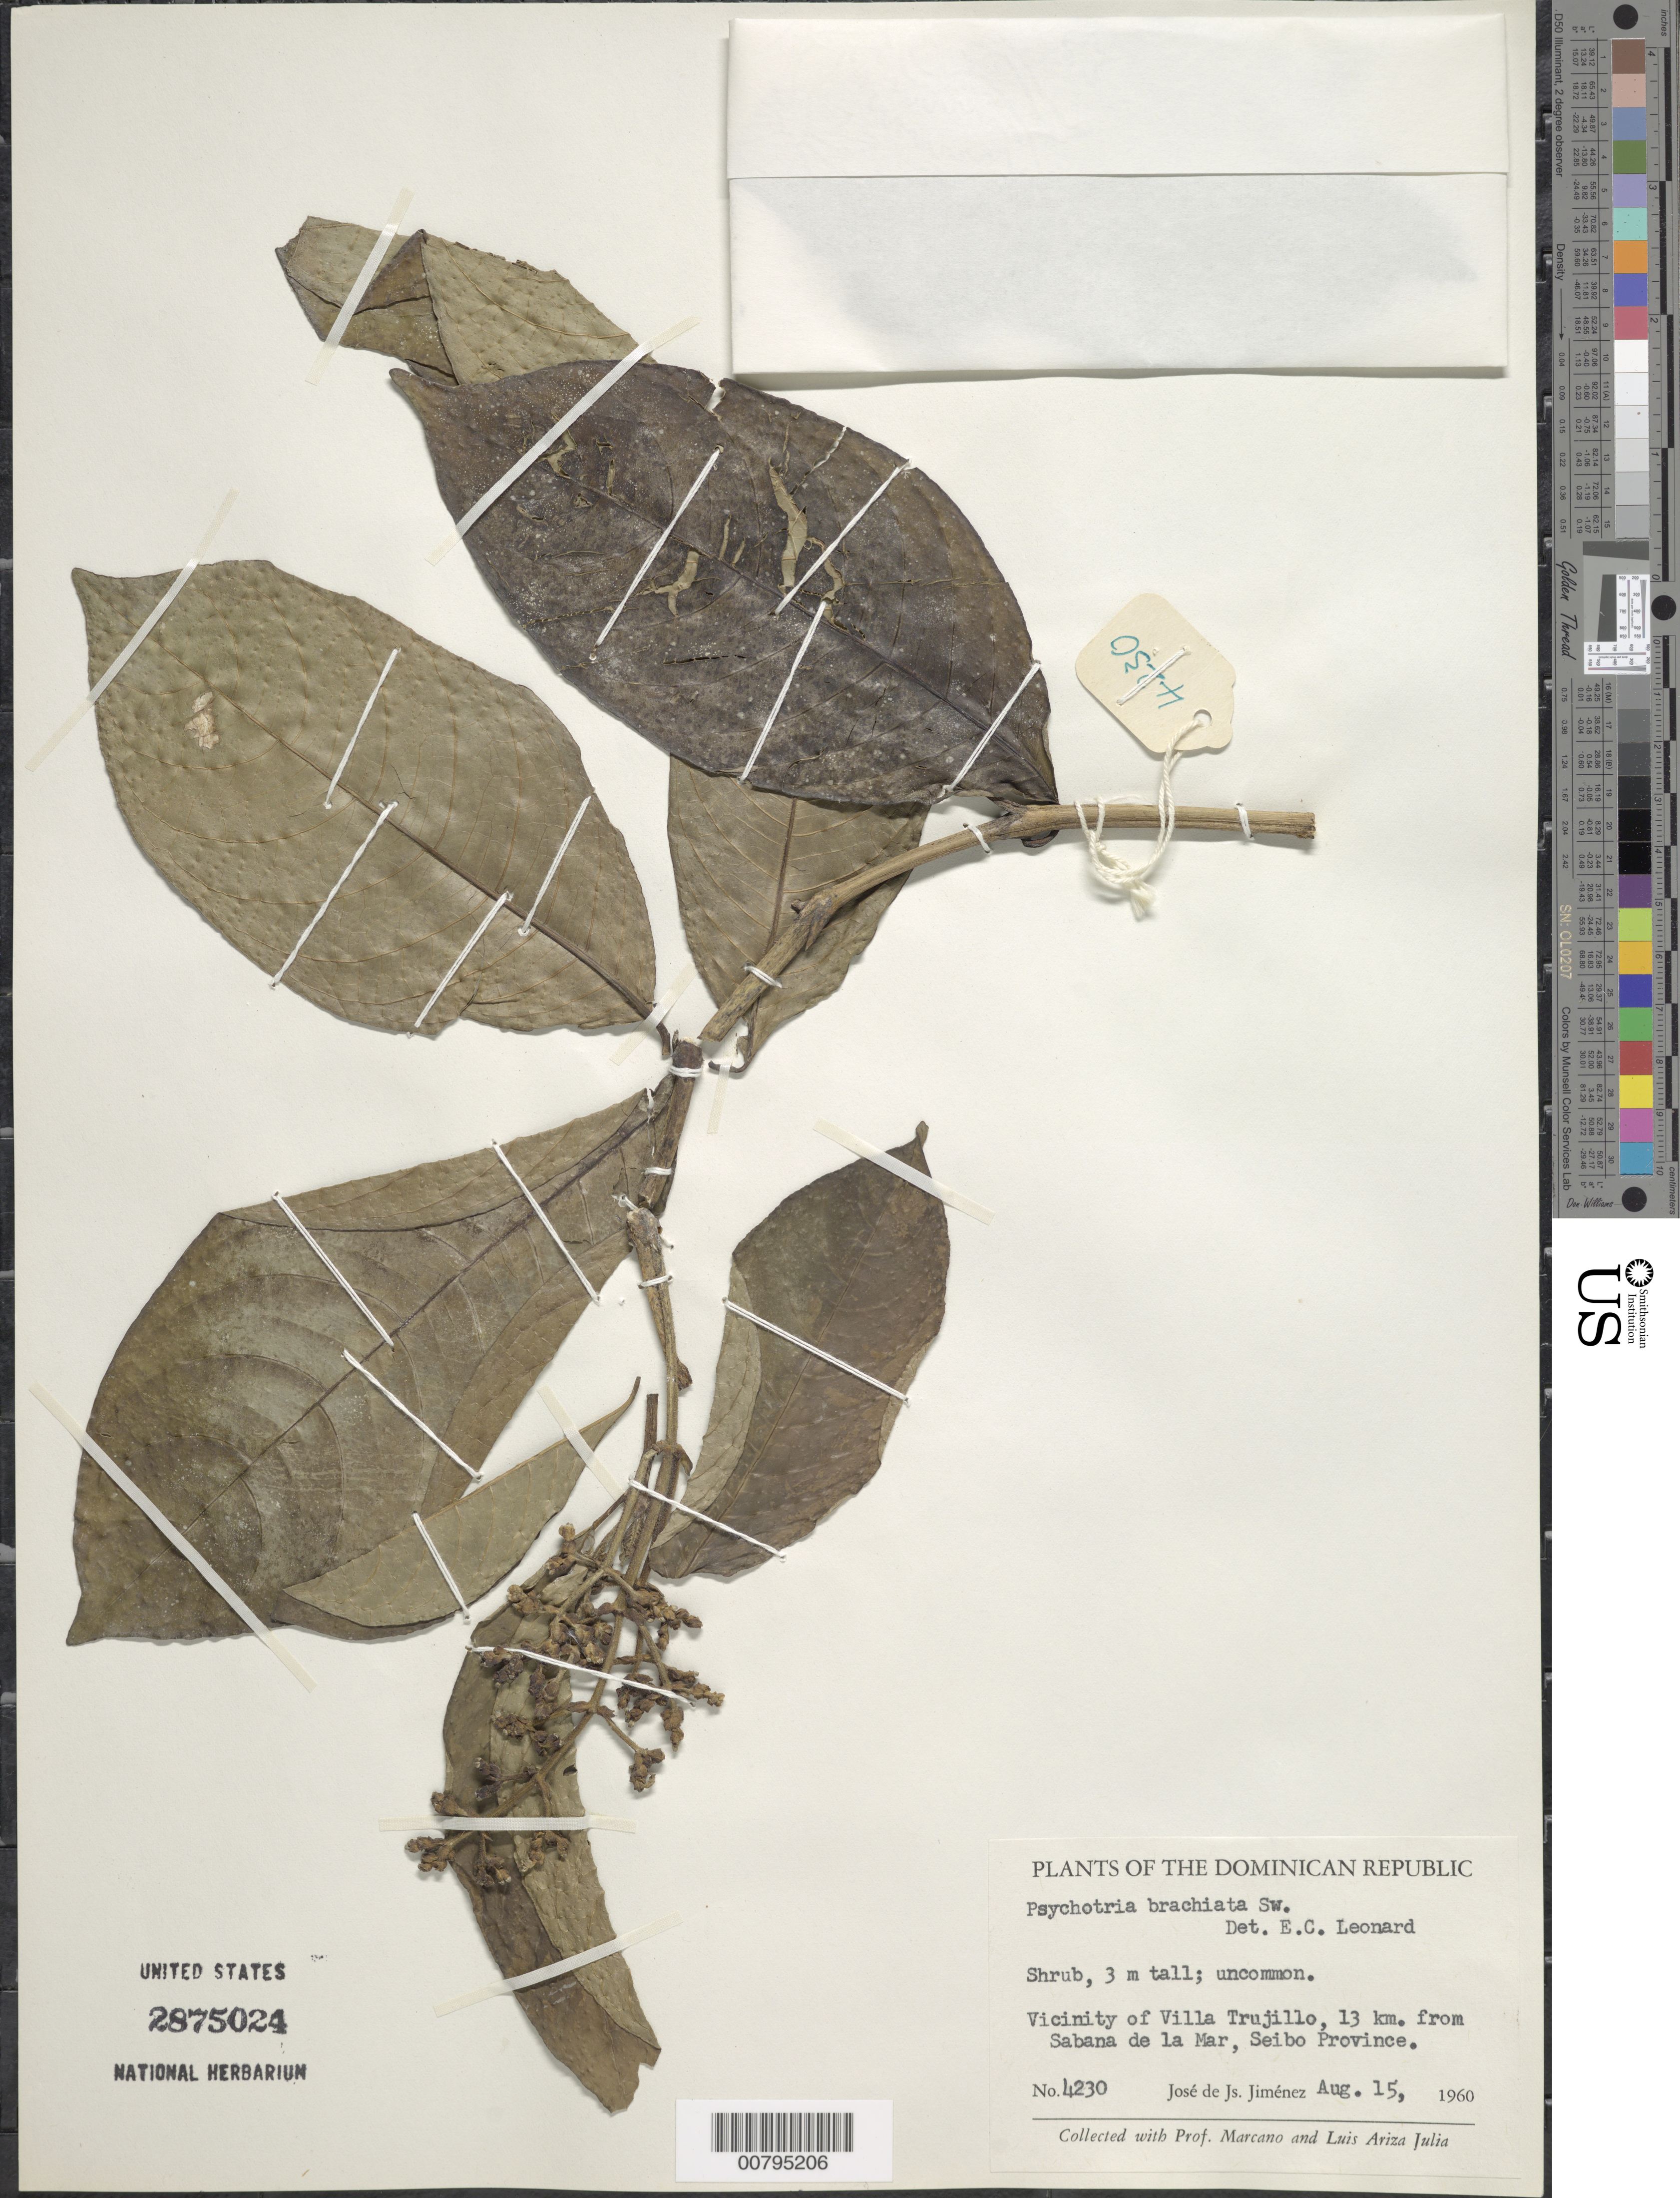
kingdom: Plantae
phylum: Tracheophyta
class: Magnoliopsida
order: Gentianales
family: Rubiaceae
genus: Psychotria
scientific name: Psychotria brachiata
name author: Sw.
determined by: Leonard, Emery C., (US)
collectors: J. J. Jiménez Almonte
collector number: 4230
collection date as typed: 15 Aug 1960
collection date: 1960-08-15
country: Dominican Republic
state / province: El Seibo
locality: Vicinity of Villa Trujillo, 13 km from Sabana de la Mar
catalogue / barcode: US 2875024